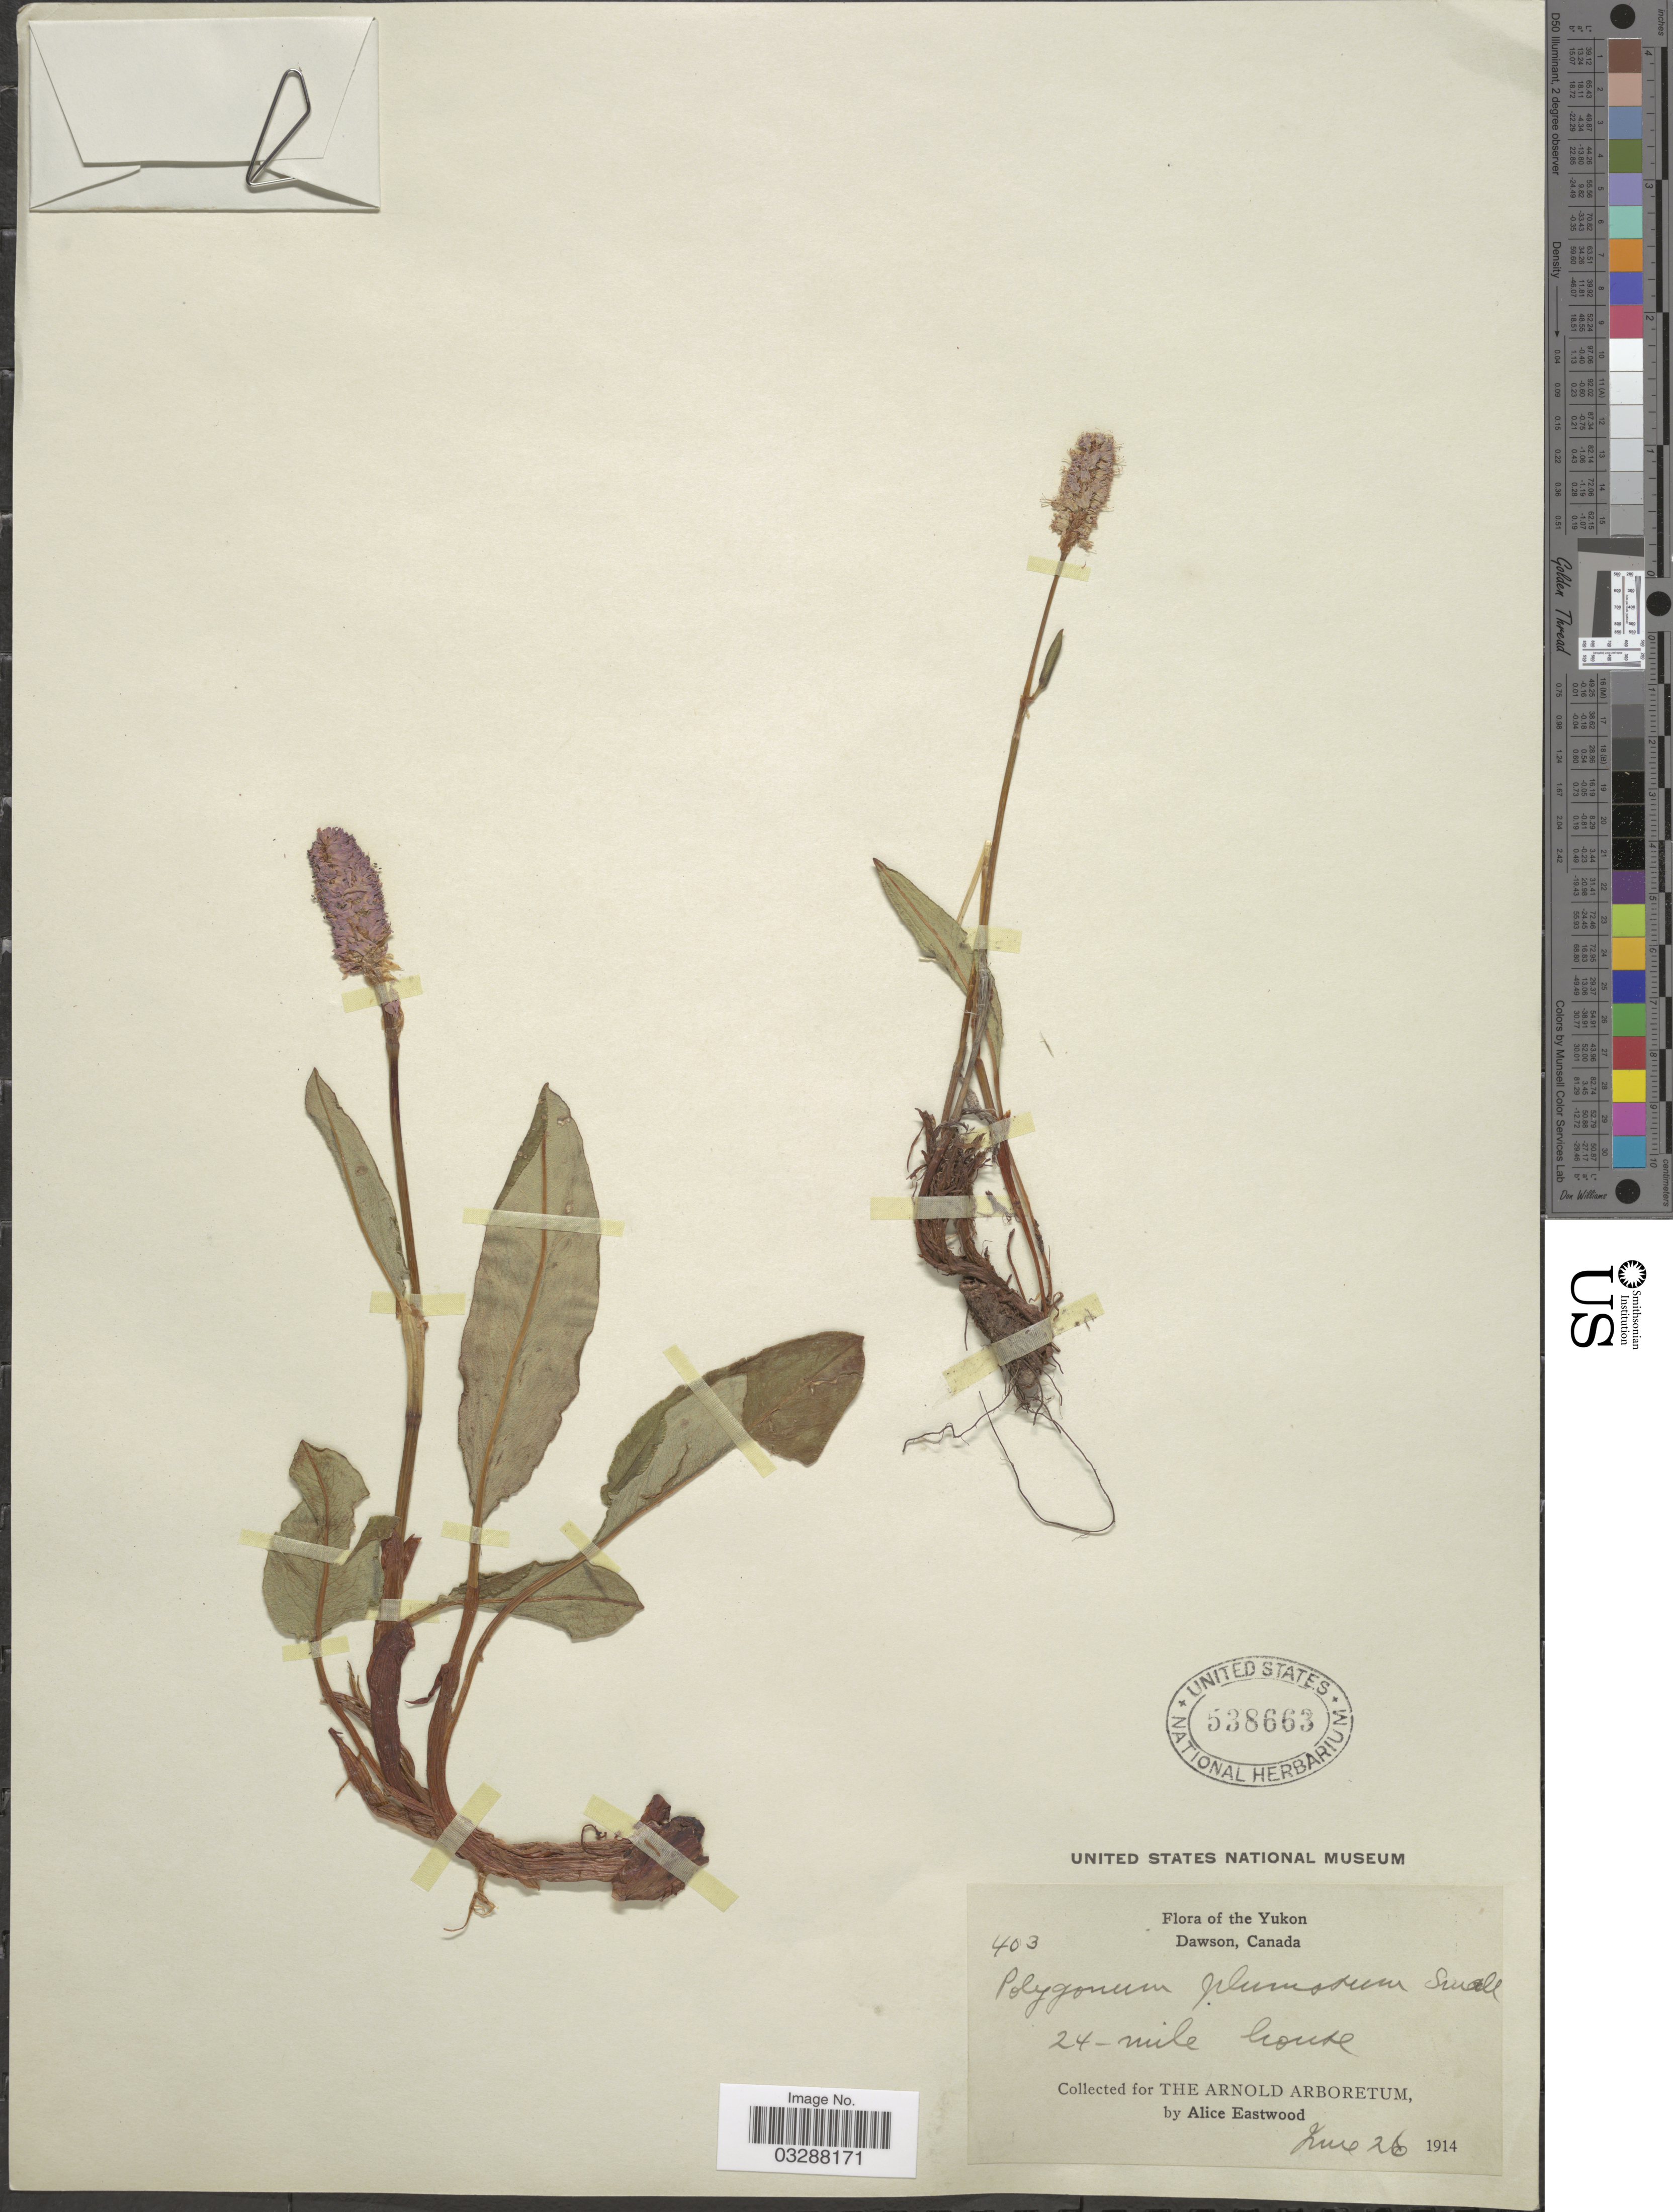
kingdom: Plantae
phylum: Tracheophyta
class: Magnoliopsida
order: Caryophyllales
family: Polygonaceae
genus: Bistorta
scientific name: Bistorta plumosa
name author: (Small) Greene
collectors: A. Eastwood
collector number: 403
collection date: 1914-06-26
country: Canada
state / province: Yukon Territory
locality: Yukon. Dawson. 24-mile house.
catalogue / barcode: US 538663